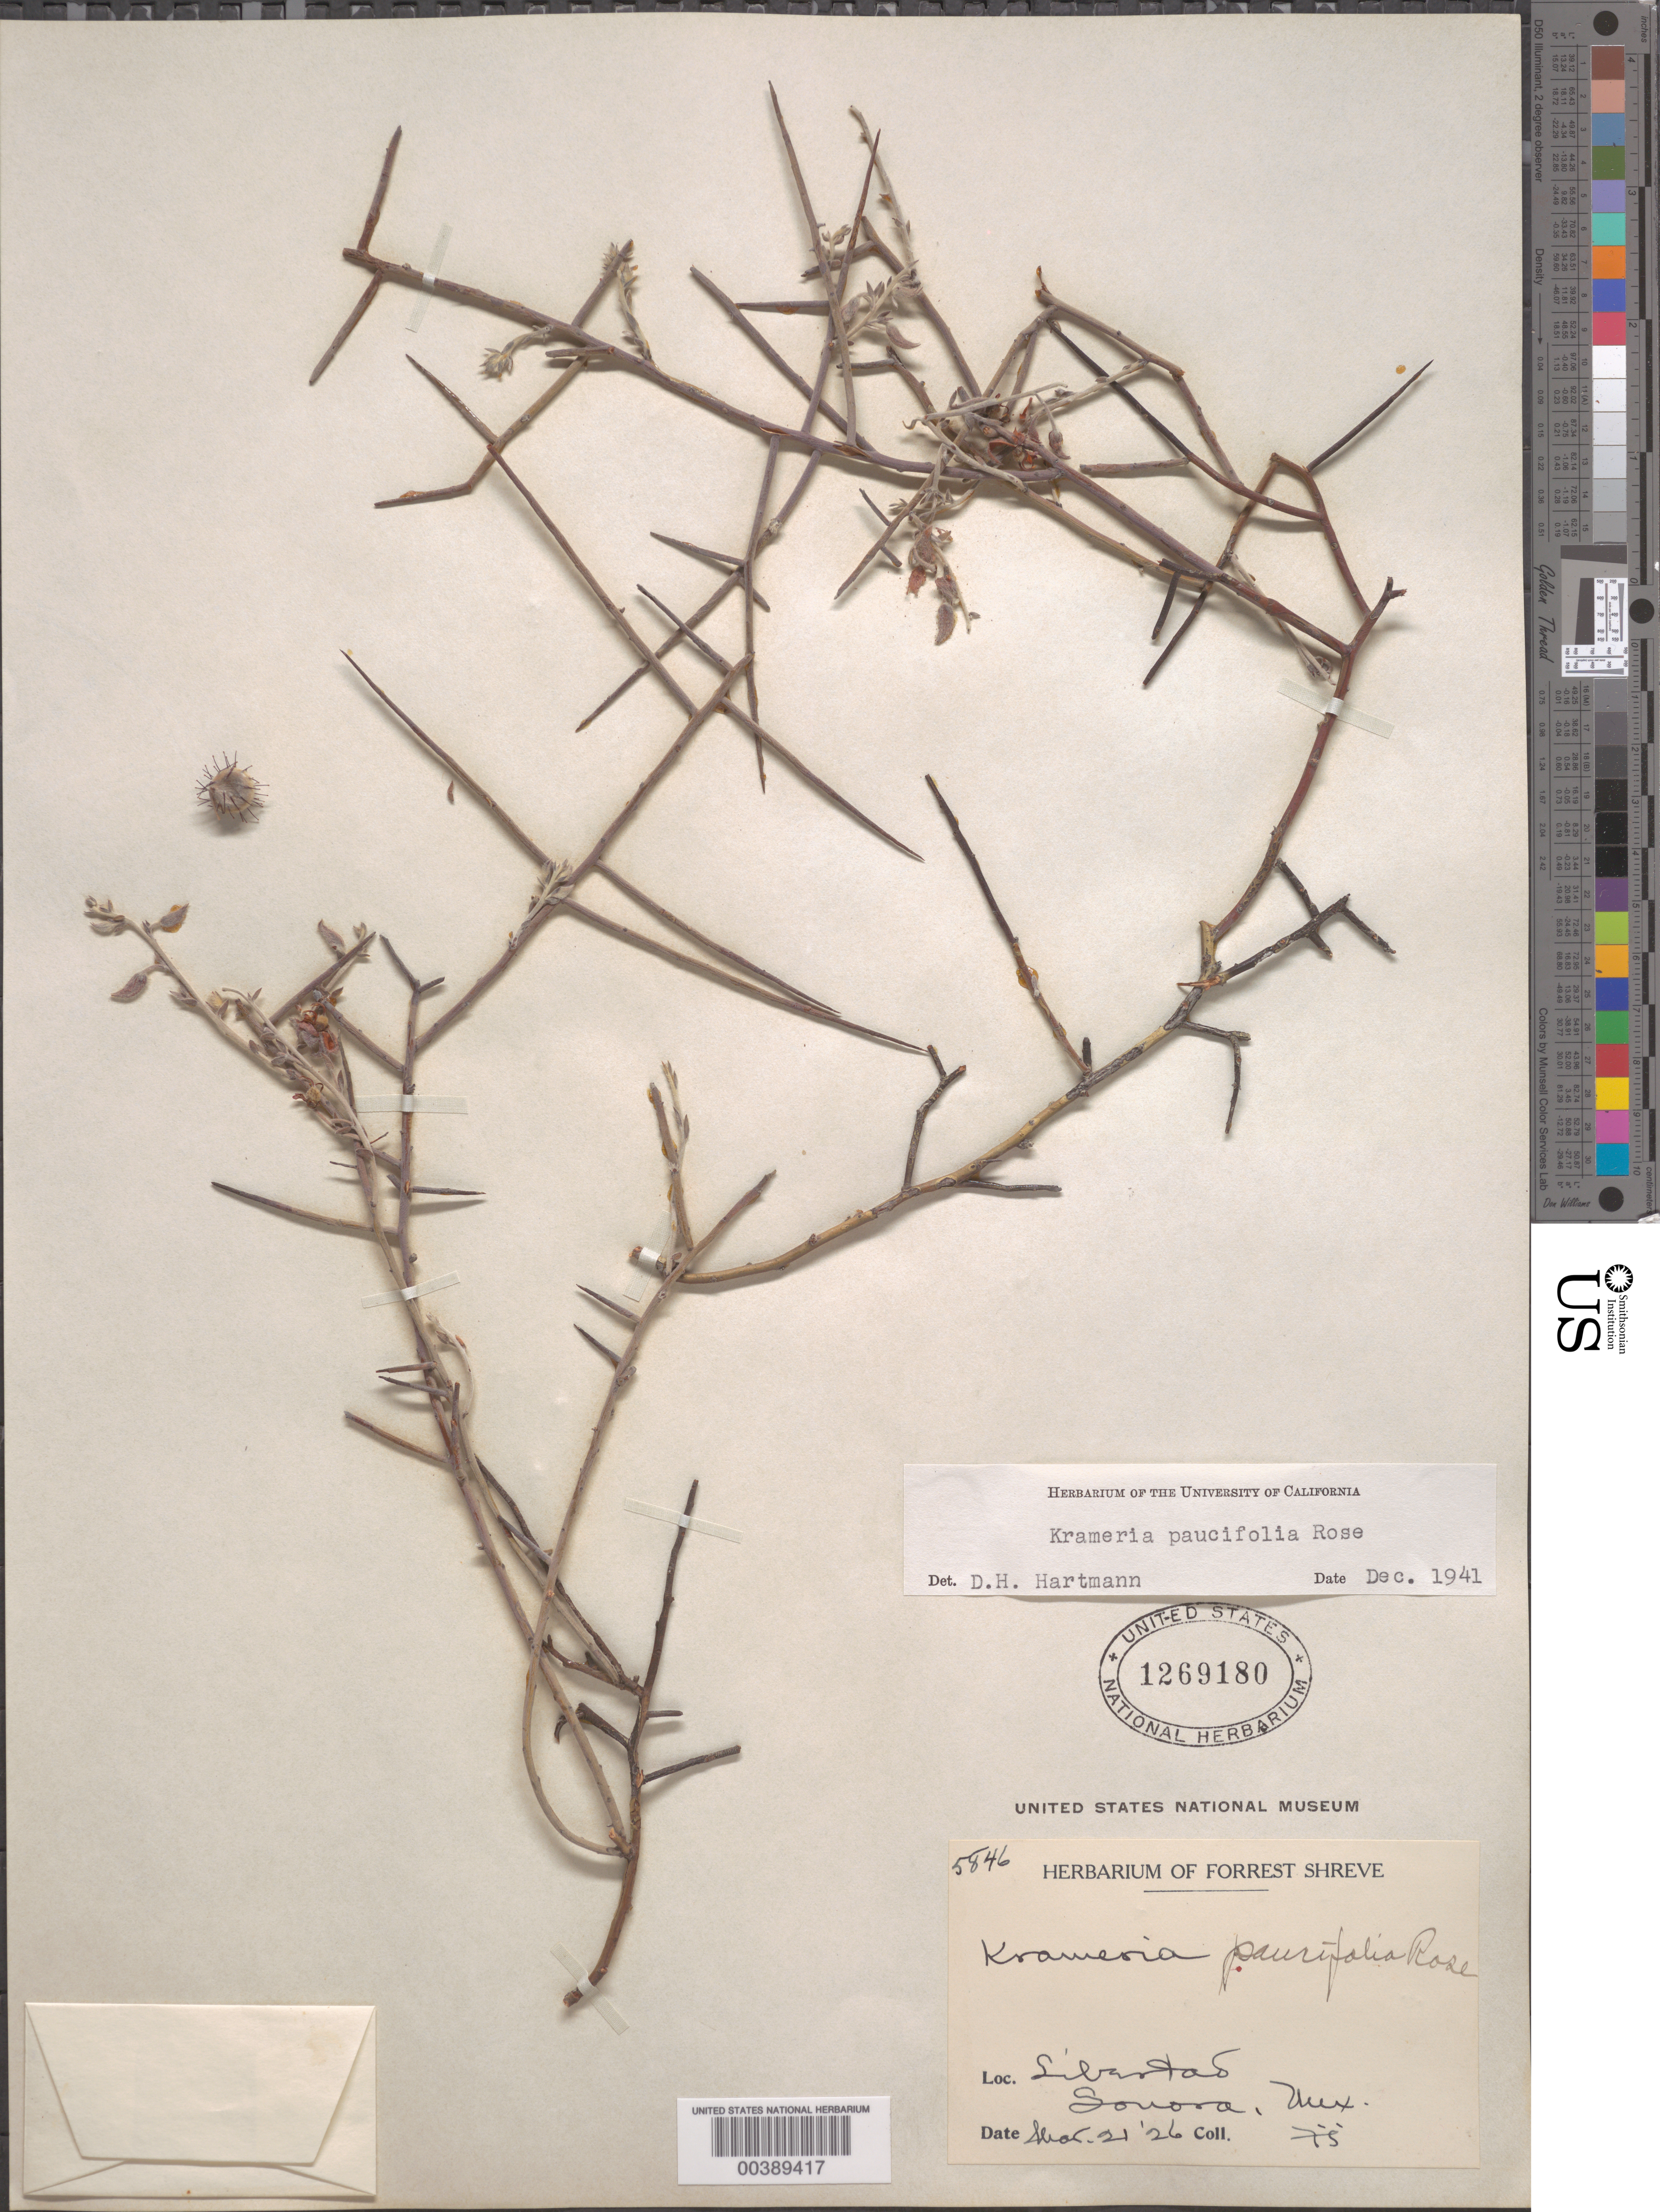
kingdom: Plantae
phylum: Tracheophyta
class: Magnoliopsida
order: Zygophyllales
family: Krameriaceae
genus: Krameria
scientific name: Krameria grayi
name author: Rose & J.H. Painter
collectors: F. Shreve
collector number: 5846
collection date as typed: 21 Mar 1926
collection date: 1926-03-21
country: Mexico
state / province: Sonora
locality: Libertad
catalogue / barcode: US 1269180